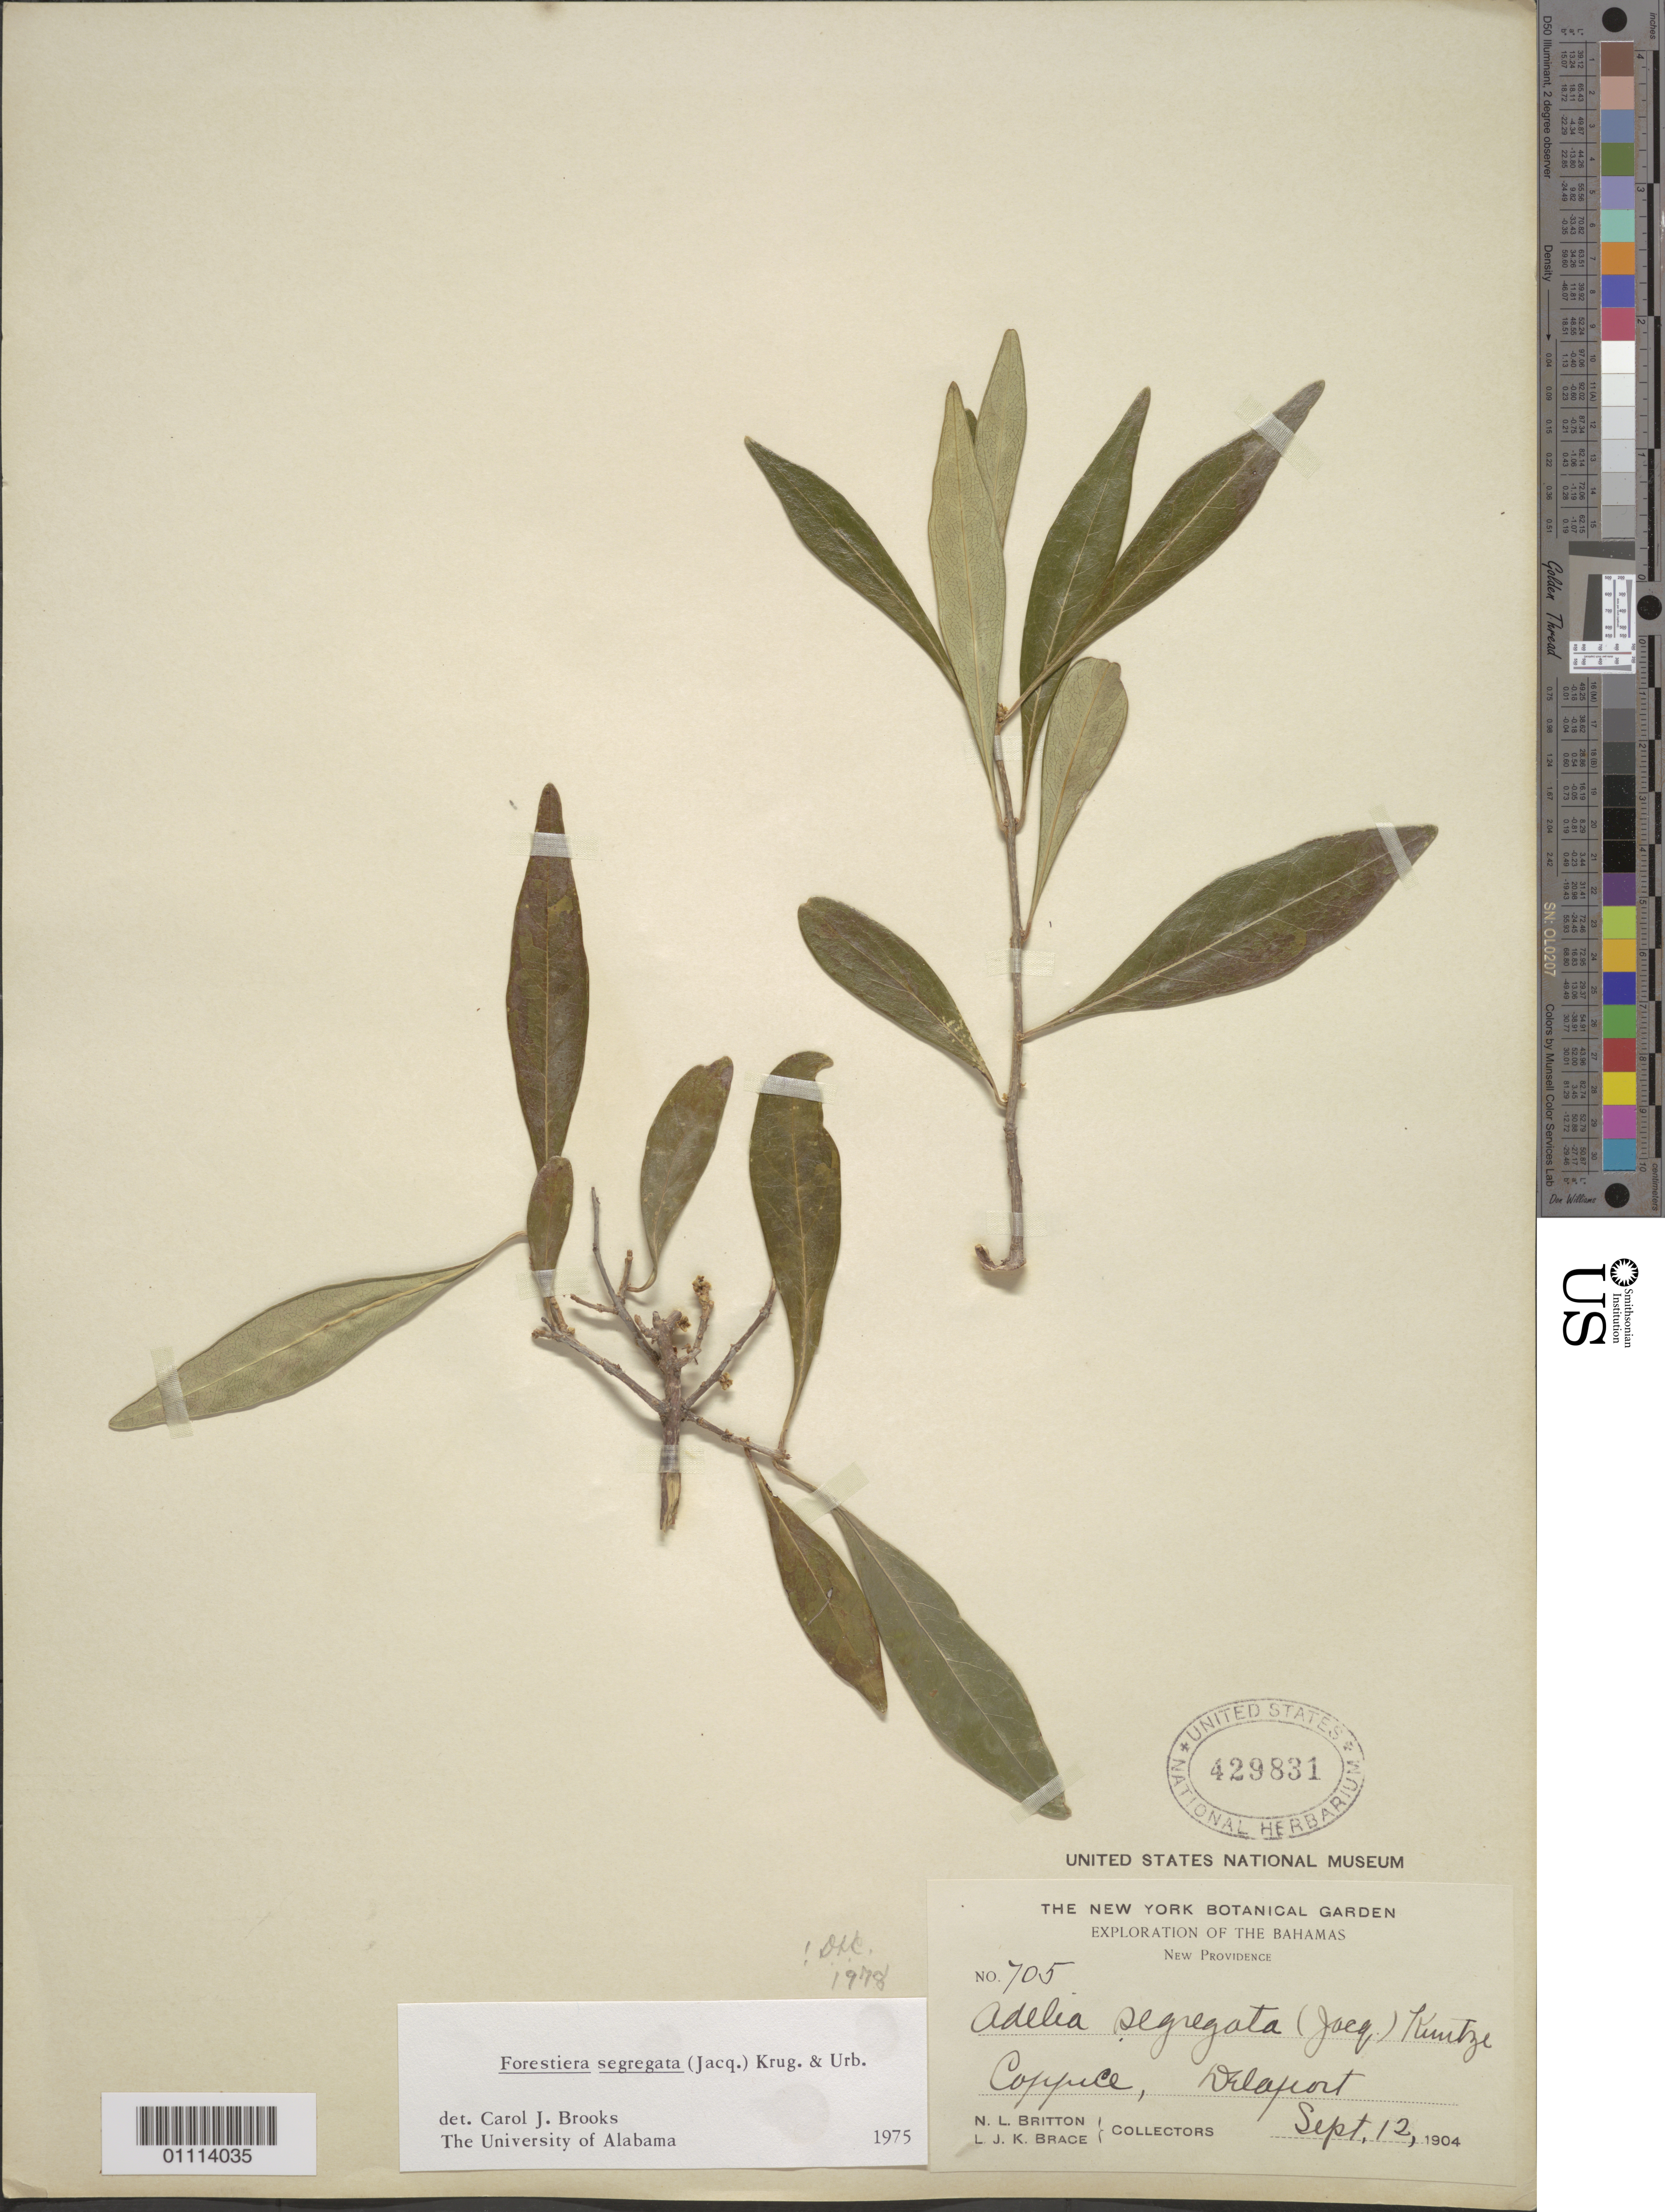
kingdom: Plantae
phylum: Tracheophyta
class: Magnoliopsida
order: Lamiales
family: Oleaceae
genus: Forestiera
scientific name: Forestiera segregata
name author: (Jacq.) Krug & Urb.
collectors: N. Britton & L. J. K. Brace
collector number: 705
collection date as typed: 12 Sep 1904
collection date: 1904-09-12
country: Bahamas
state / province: New Providence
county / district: Nassau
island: New Providence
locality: Coppice, Delaport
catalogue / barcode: US 429831